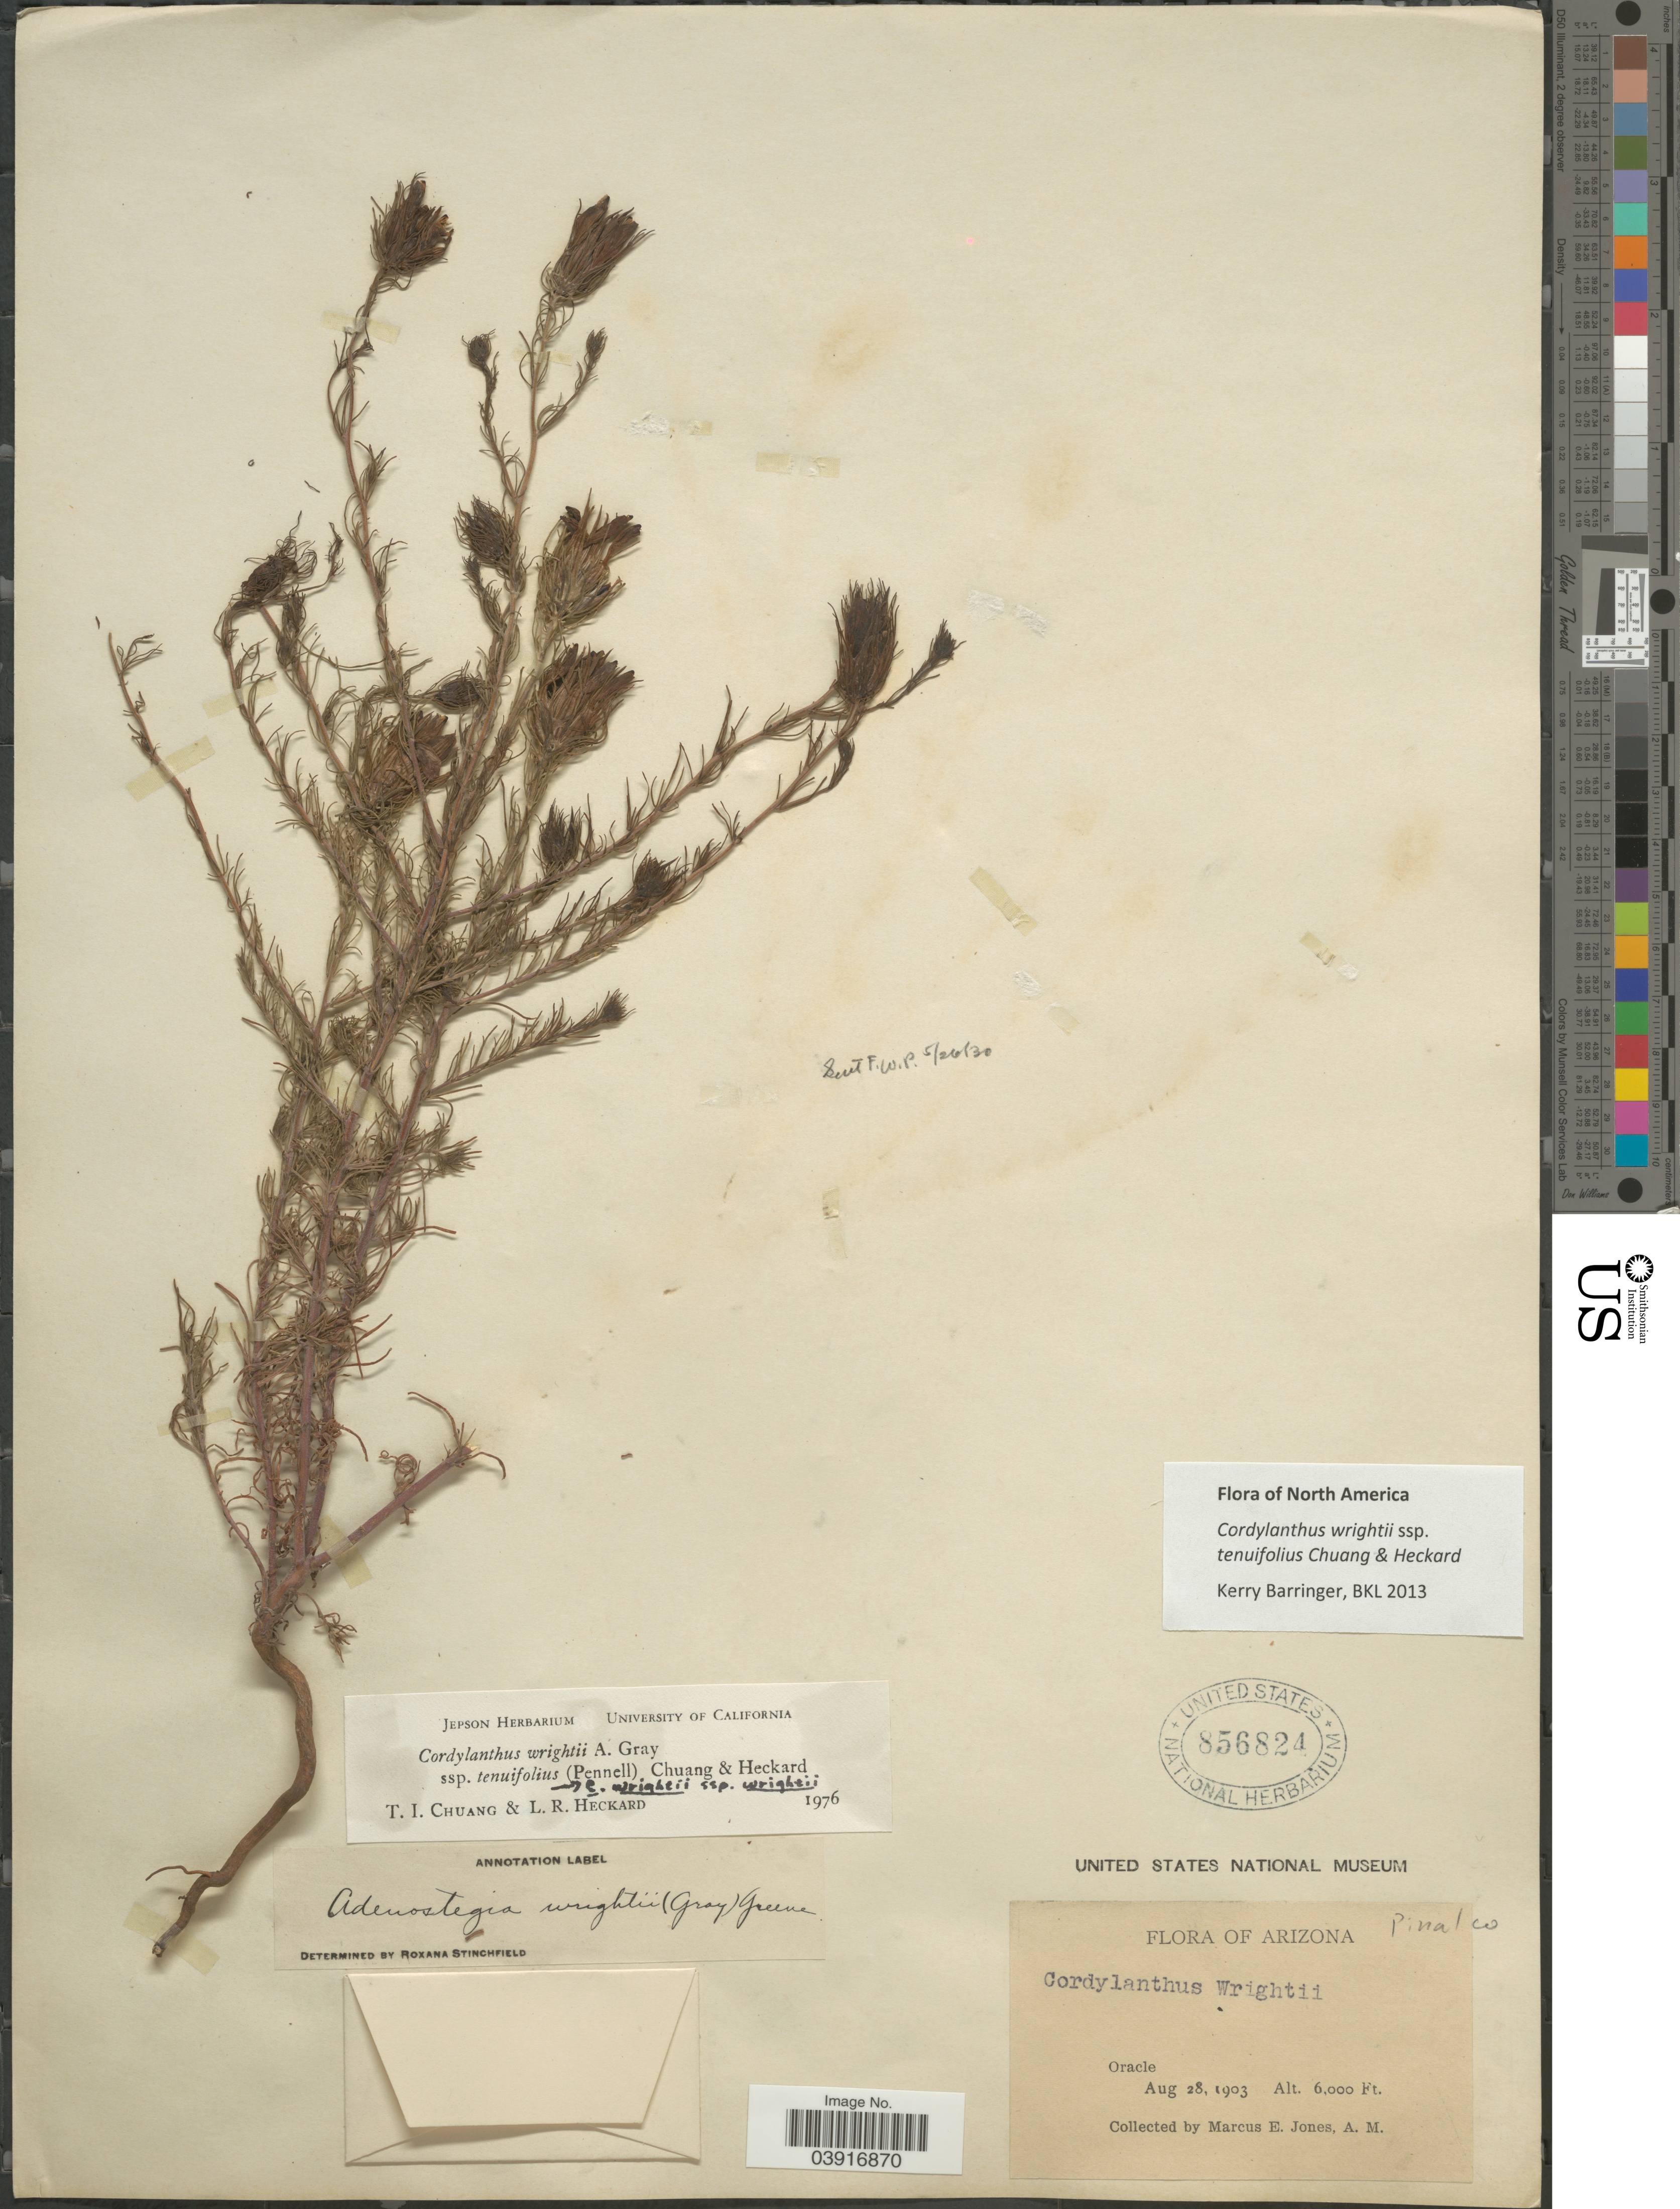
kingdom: Plantae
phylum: Tracheophyta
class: Magnoliopsida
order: Lamiales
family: Orobanchaceae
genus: Cordylanthus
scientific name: Cordylanthus wrightii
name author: A. Gray in Emory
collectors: M. E. Jones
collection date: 1903-08-28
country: United States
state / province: Arizona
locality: Pinal Co. Oracle.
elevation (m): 1829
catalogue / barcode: US 856824